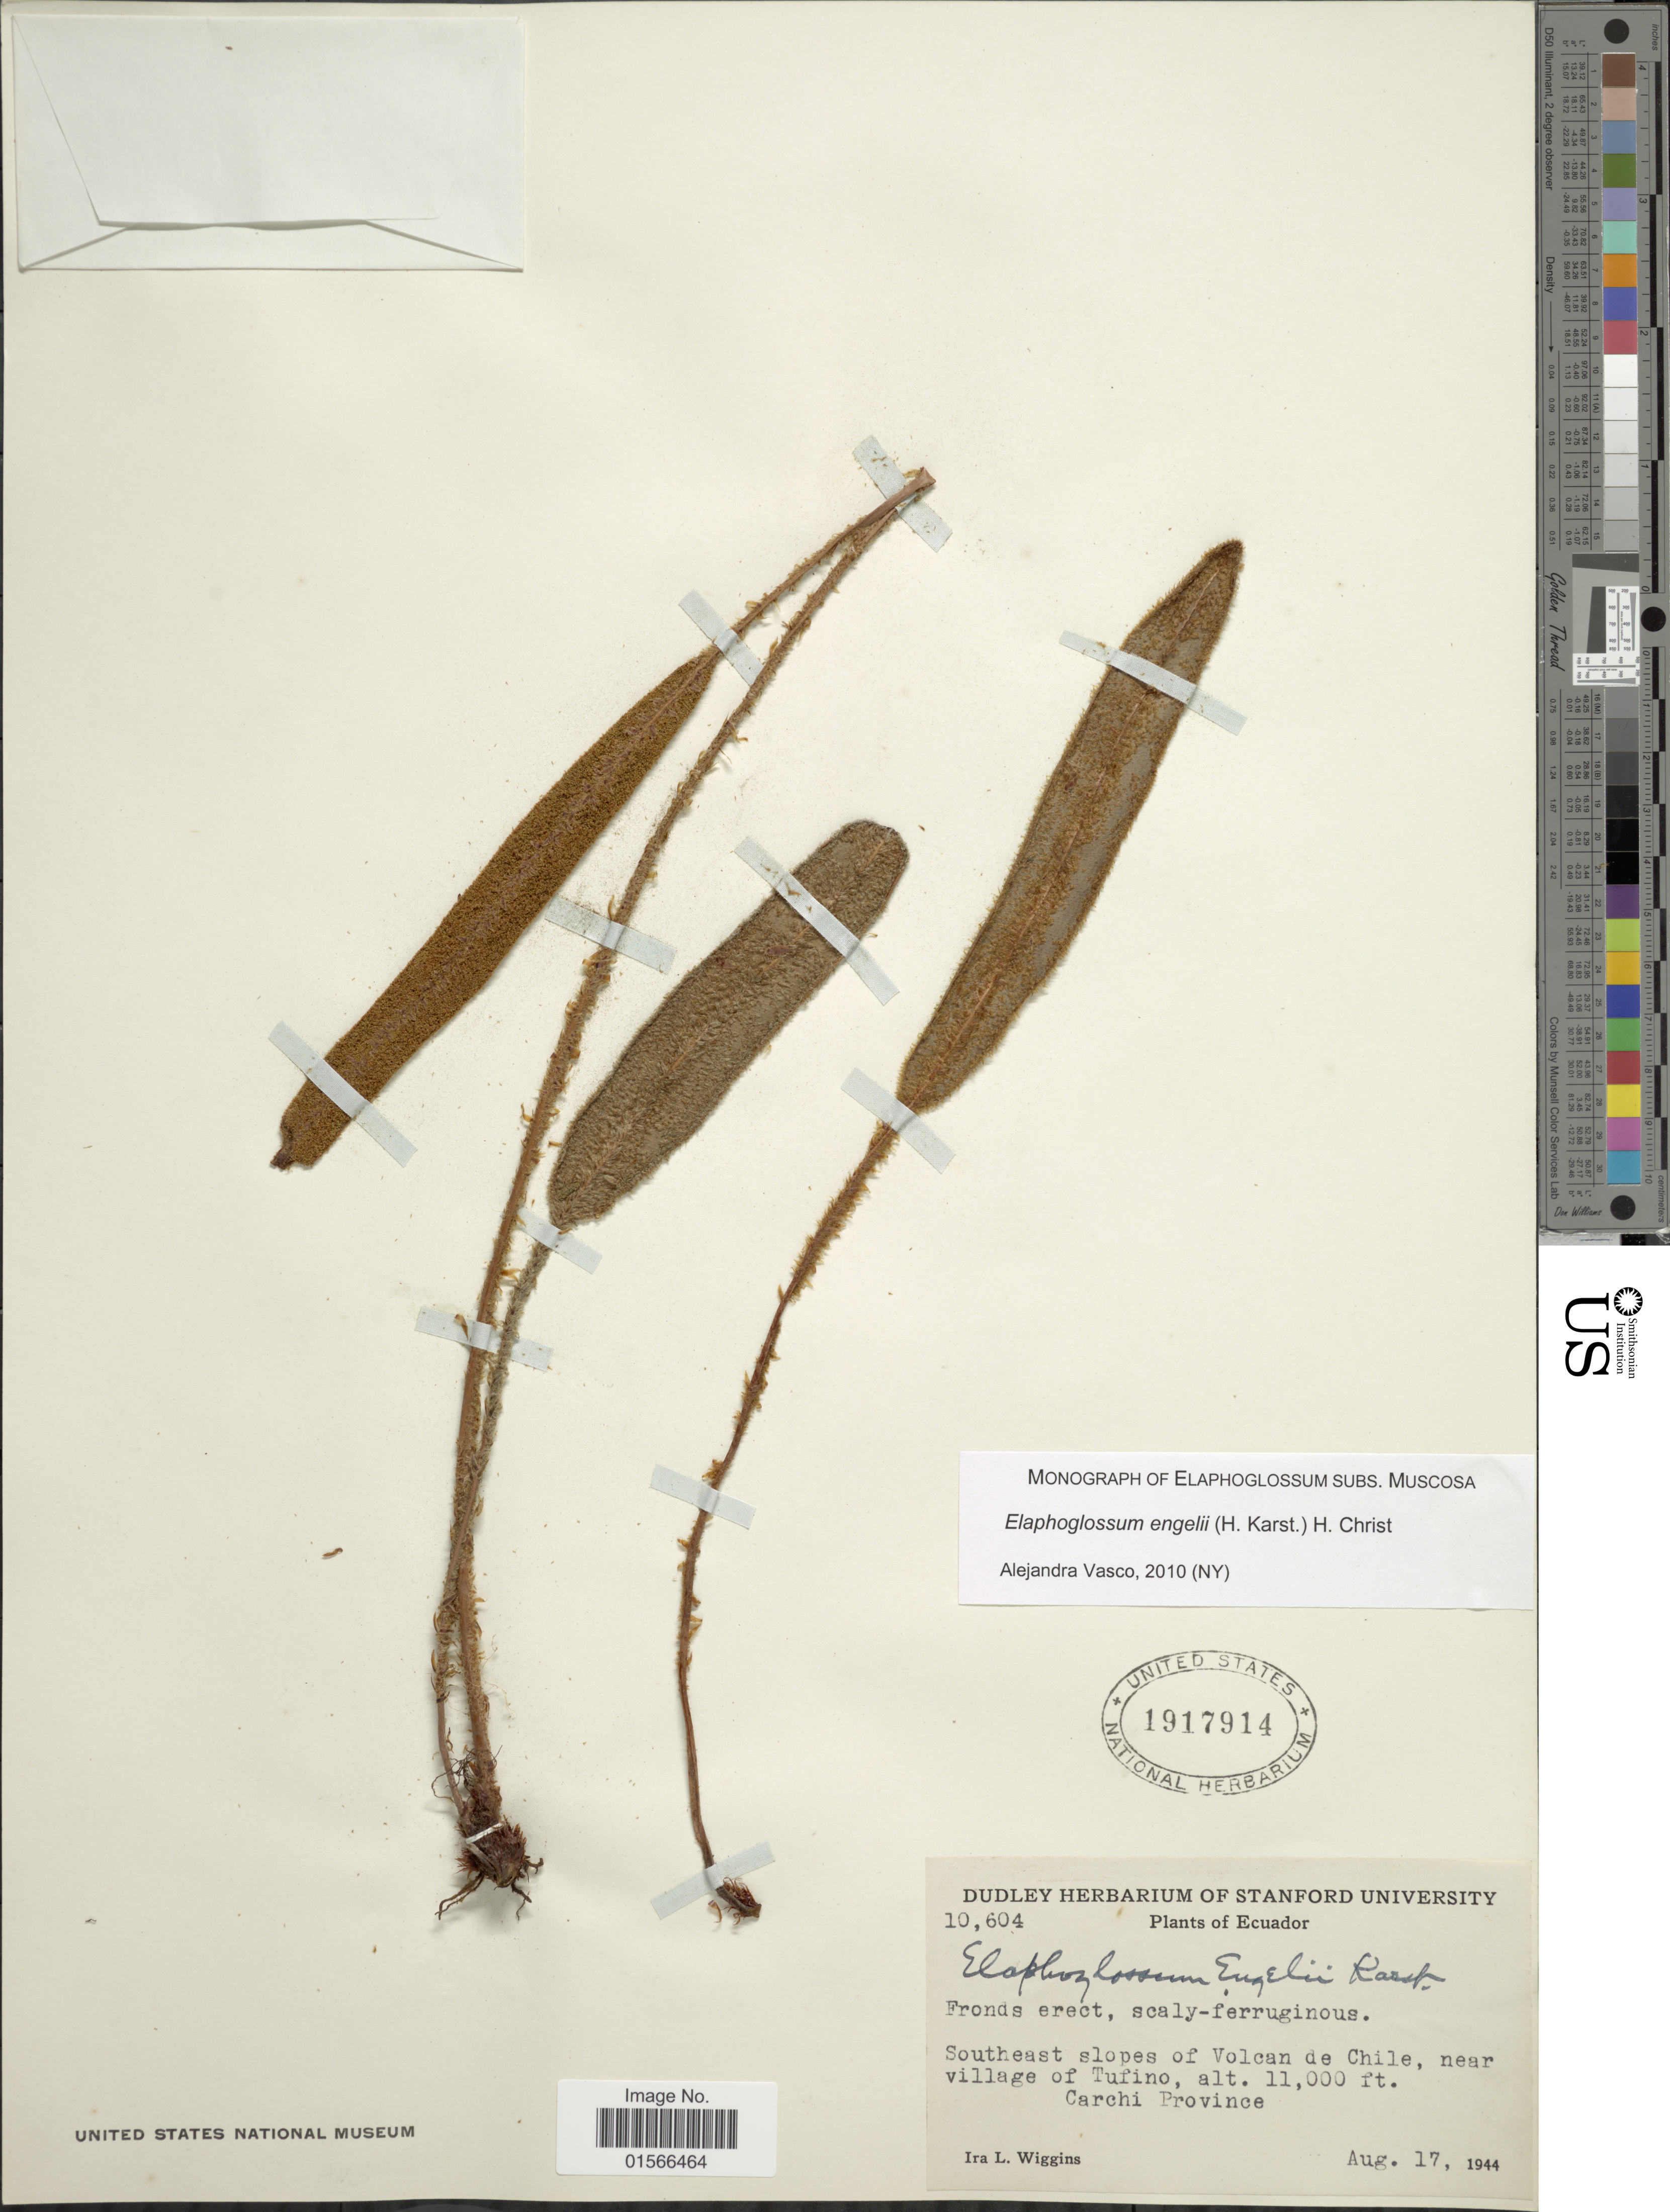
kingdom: Plantae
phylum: Tracheophyta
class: Polypodiopsida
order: Polypodiales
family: Dryopteridaceae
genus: Elaphoglossum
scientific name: Elaphoglossum engelii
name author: (H. Karst.) Christ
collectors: I. L. Wiggins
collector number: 10604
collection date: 1944-08-17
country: Ecuador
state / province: Carchi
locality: Southeast slopes of Volcan de Chile, near village of Tufino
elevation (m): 3353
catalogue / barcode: US 1917914